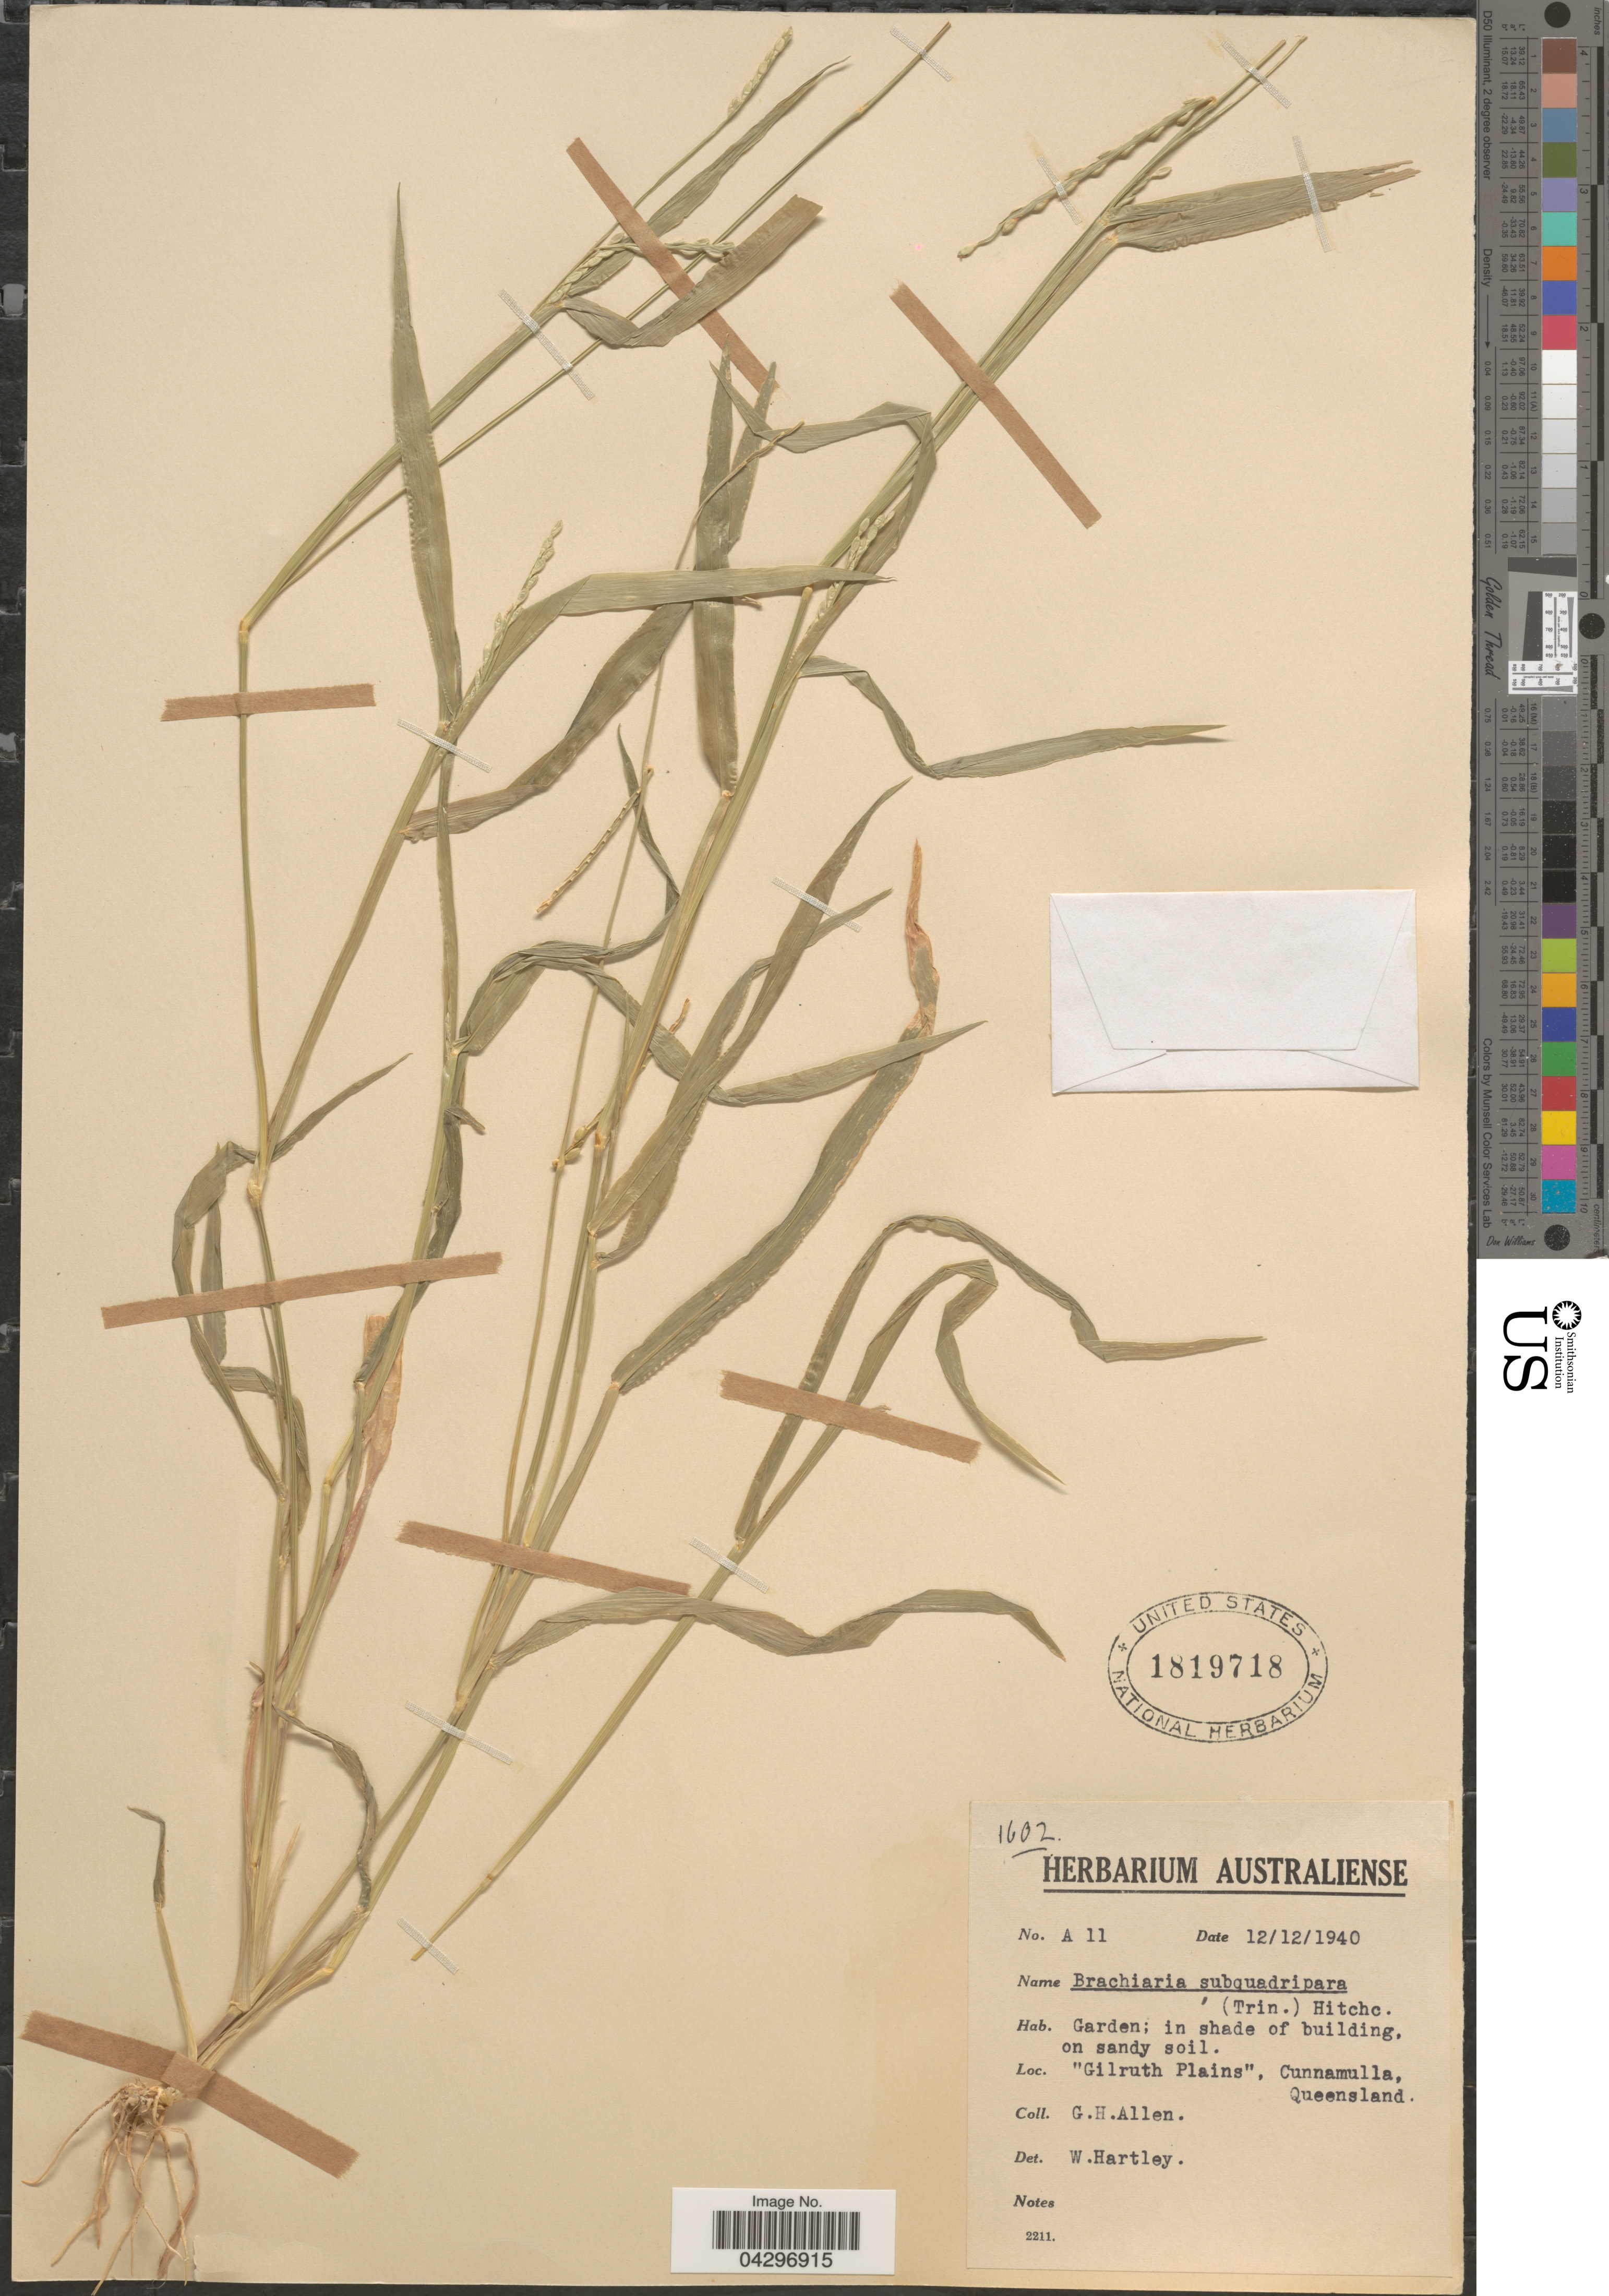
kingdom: Plantae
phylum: Tracheophyta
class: Liliopsida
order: Poales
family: Poaceae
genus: Urochloa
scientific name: Urochloa distachya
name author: (L.) T.Q. Nguyen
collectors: G. Allen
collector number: A11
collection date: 1904-12-12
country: Australia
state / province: Queensland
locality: Garden; in shade of building. "Gilruth Plains", Cunnamulla.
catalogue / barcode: US 1819718